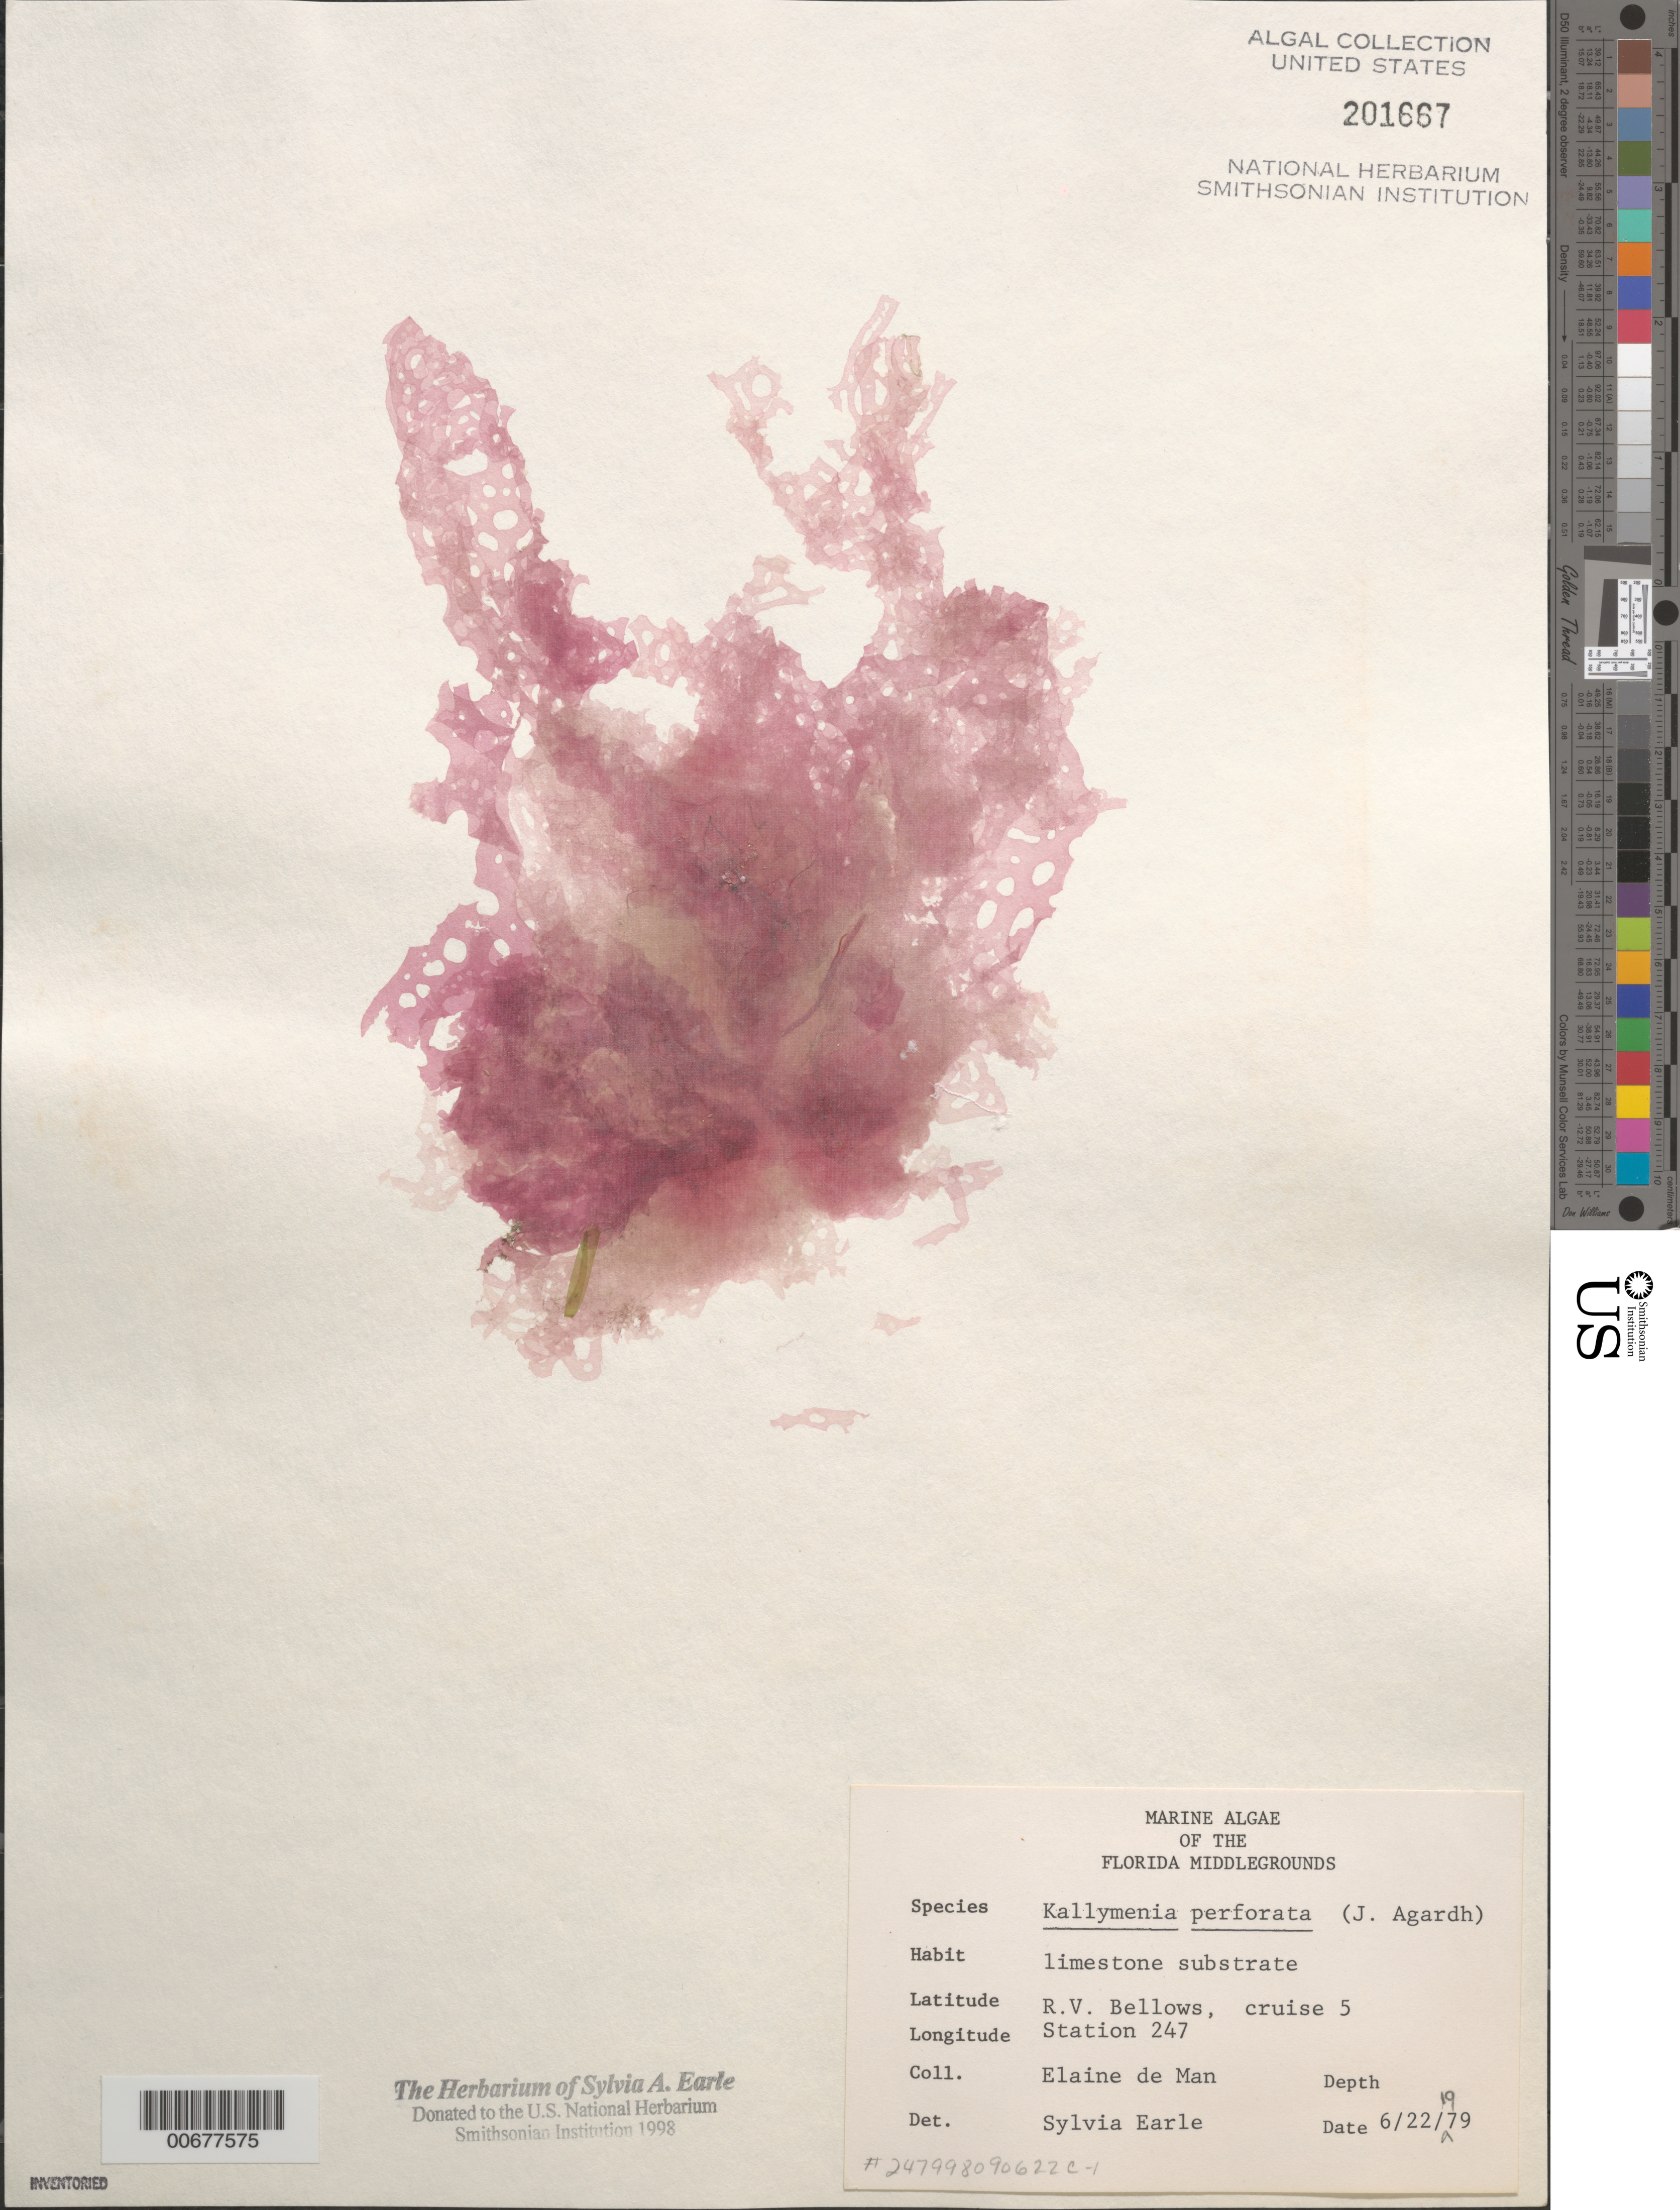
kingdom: Plantae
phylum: Rhodophyta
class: Florideophyceae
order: Gigartinales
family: Kallymeniaceae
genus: Kallymenia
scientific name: Kallymenia perforata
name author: J. Agardh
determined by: Earle, S. A.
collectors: E. de Man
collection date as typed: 22 Jun 1979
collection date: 1979-06-22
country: United States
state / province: Florida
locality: Florida Middle Grounds, Gulf of Mexico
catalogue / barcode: US 201667